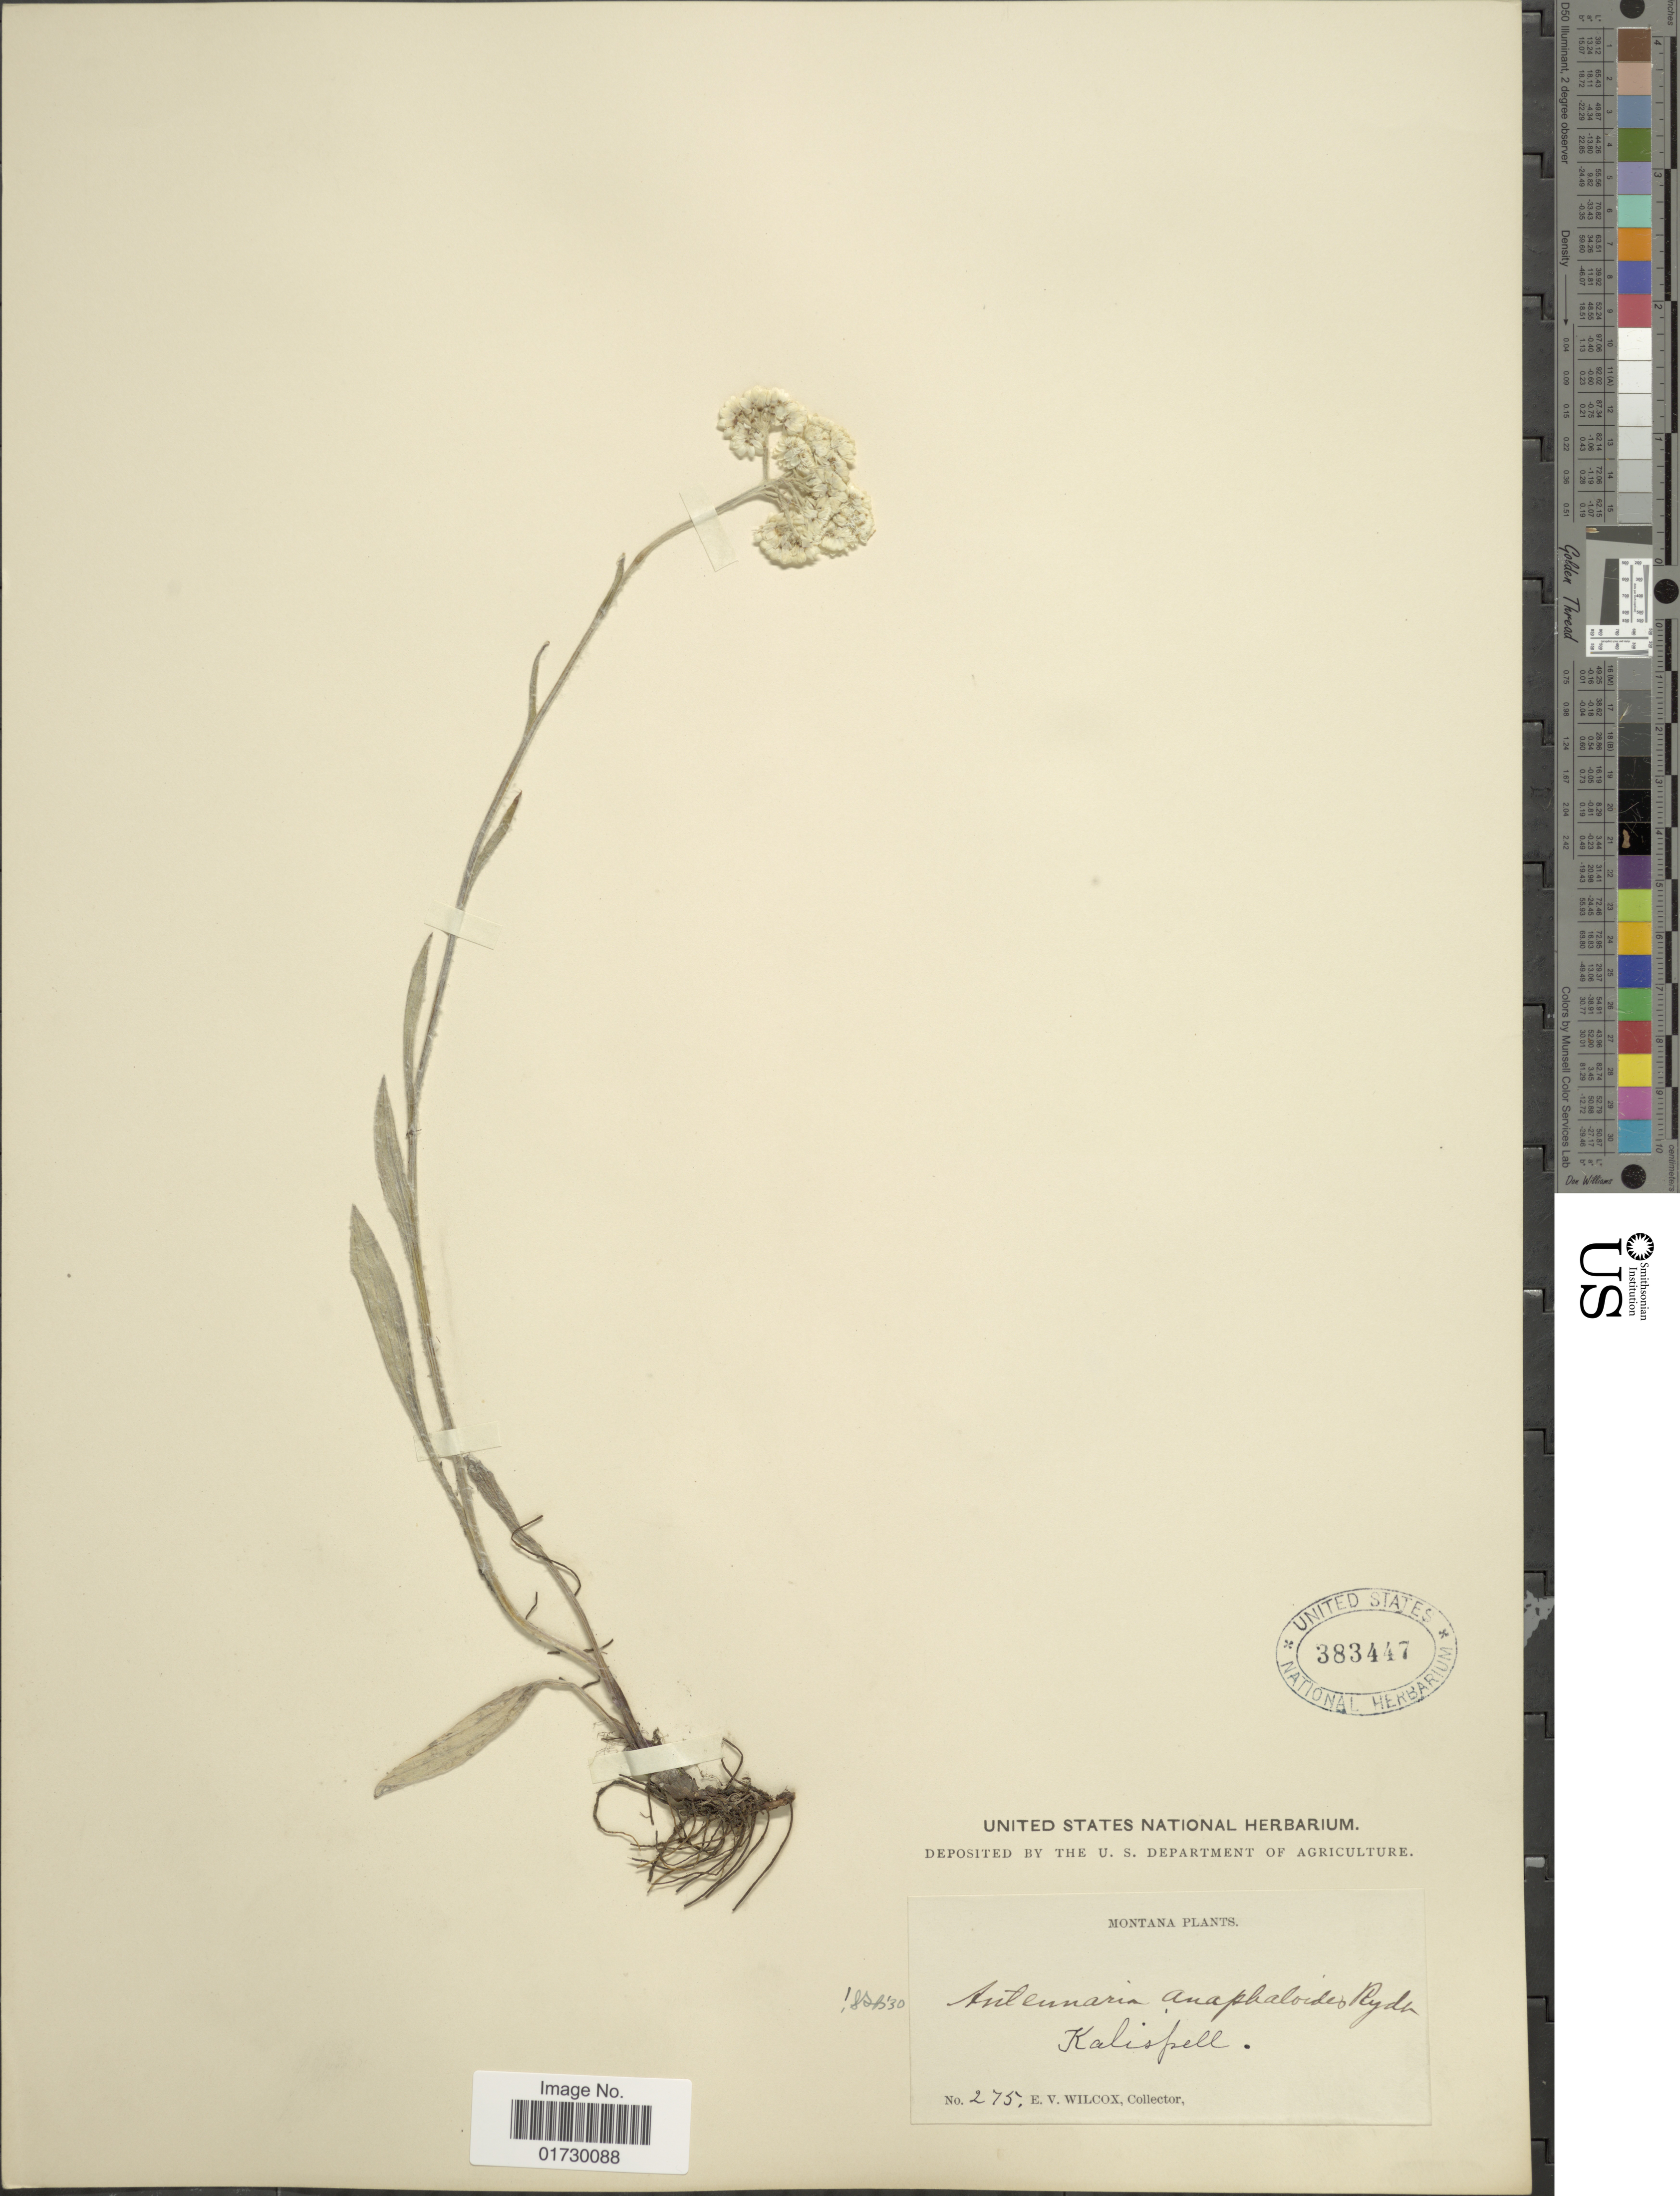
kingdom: Plantae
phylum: Tracheophyta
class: Magnoliopsida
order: Asterales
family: Asteraceae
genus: Antennaria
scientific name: Antennaria anaphaloides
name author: Rydb.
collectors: E. V. Wilcox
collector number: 275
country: United States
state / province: Montana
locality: Kalispell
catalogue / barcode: US 383447